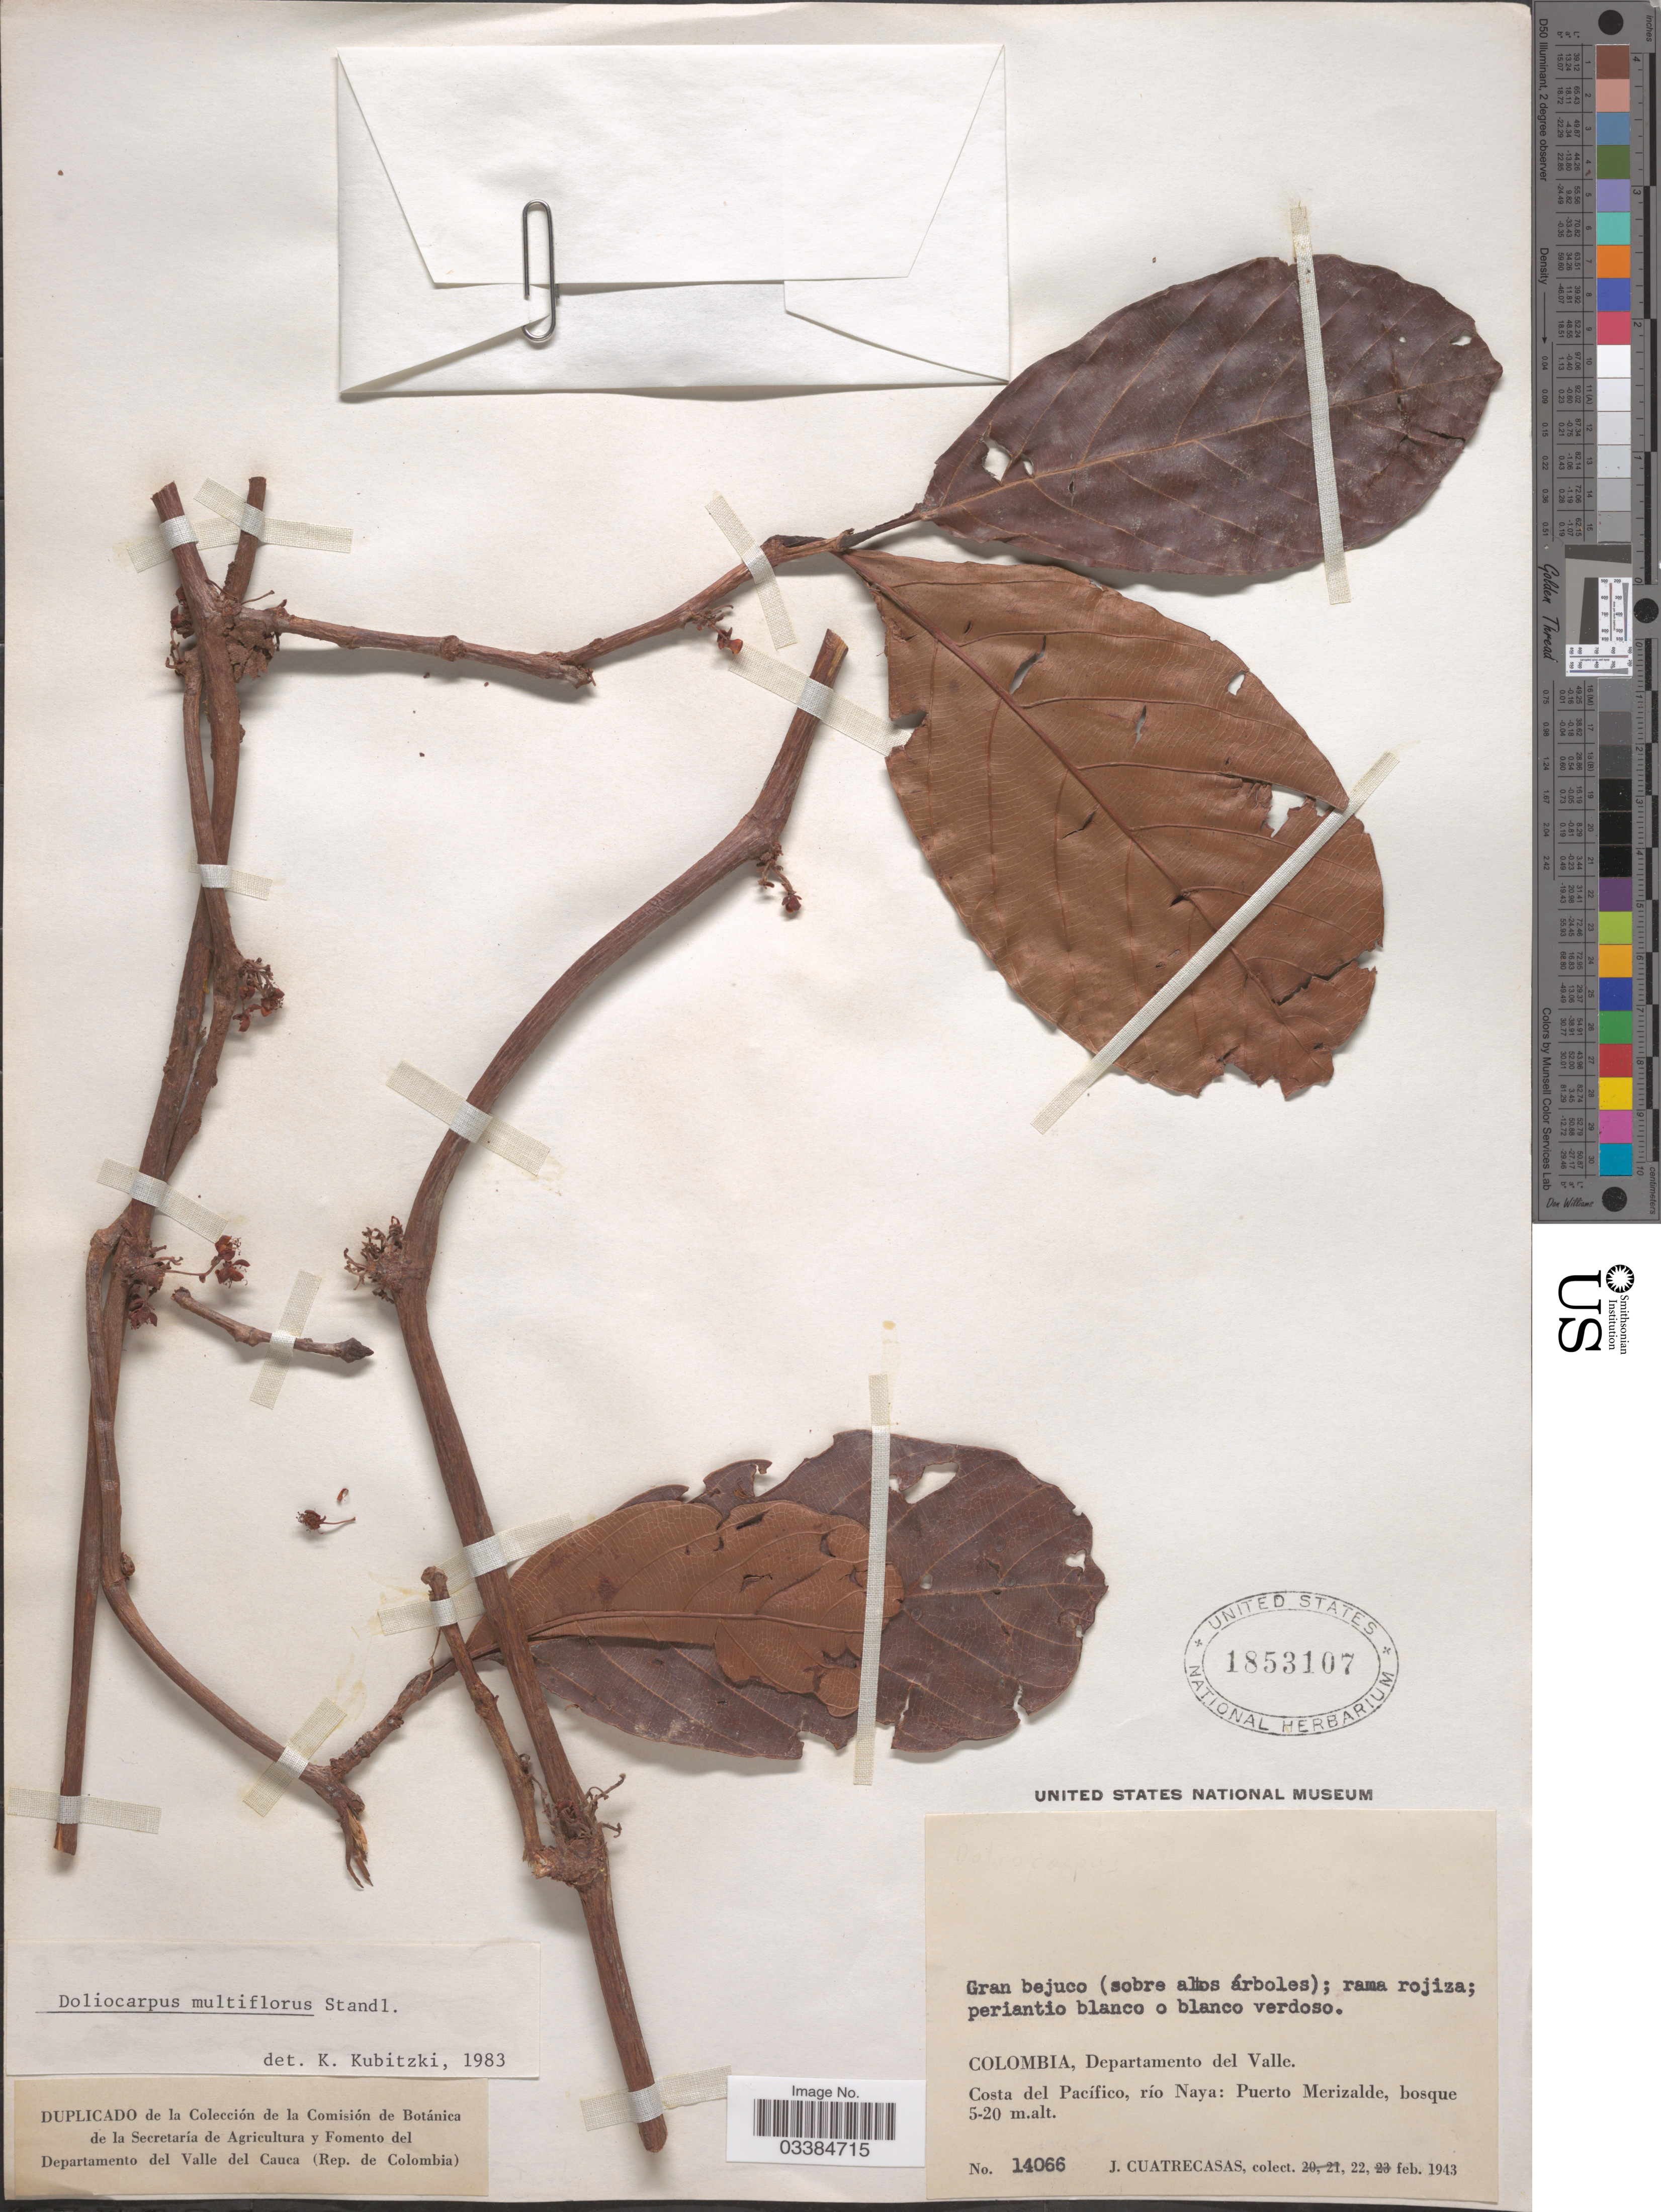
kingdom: Plantae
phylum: Tracheophyta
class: Magnoliopsida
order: Dilleniales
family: Dilleniaceae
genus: Doliocarpus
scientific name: Doliocarpus multiflorus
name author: Standl.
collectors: J. Cuatrecasas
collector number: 14066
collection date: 1943-02-22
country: Colombia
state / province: Valle del Cauca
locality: Departamento del Valle. Costa del Pacífico, río Naya: Puerto Merizalde.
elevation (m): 5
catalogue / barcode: US 1853107